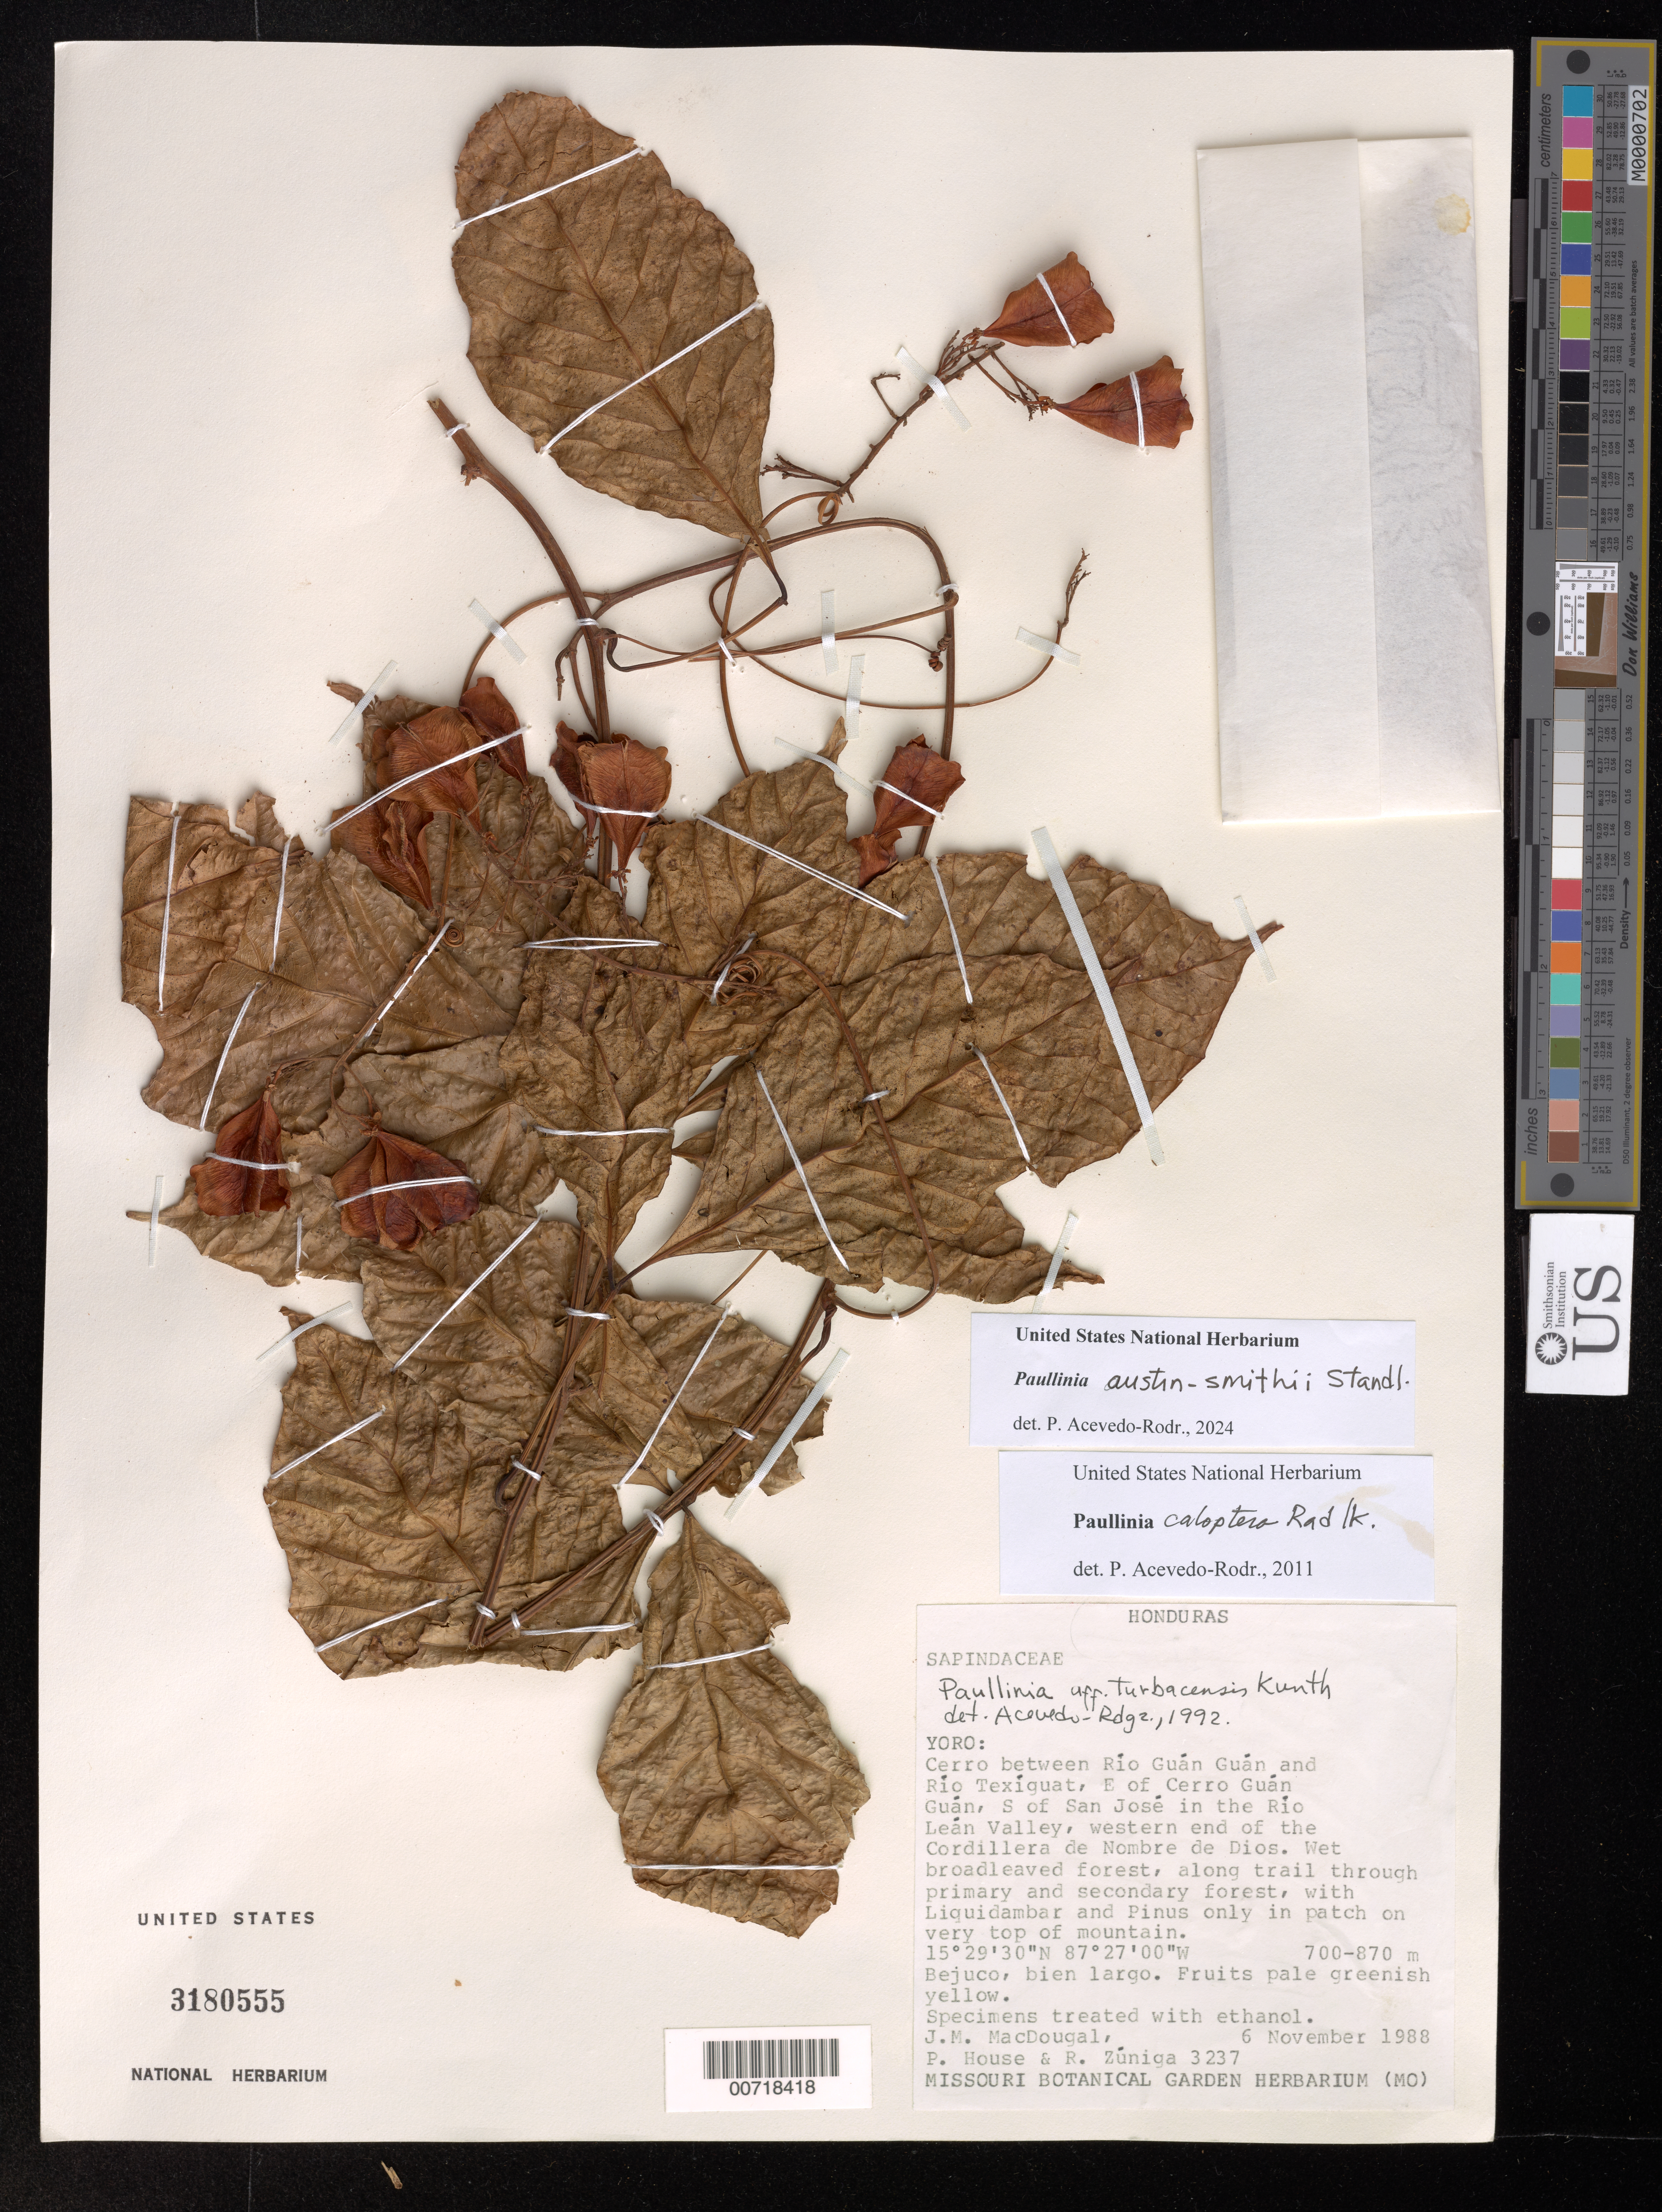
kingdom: Plantae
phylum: Tracheophyta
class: Magnoliopsida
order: Sapindales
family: Sapindaceae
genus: Paullinia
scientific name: Paullinia austin-smithii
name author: Standl.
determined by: Acevedo-Rodriguez, P., (US), Smithsonian Institution - National Museum of Natural History (UNITED STATES)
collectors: J. M. MacDougal, P. House & R. Zúñiga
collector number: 3237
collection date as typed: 06 Nov 1988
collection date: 1988-11-06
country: Honduras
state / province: Yoro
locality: Cerro between Rio Guan Guan and Rio Texiguat, E of Cerro Guan Guan, S of San Jose in the Rio Lean Vallery, western end of the Cordilera de Nombre de Dios.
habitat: Wet broadleaved forest, along trail through primary and secondary forest.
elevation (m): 700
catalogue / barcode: US 3180555